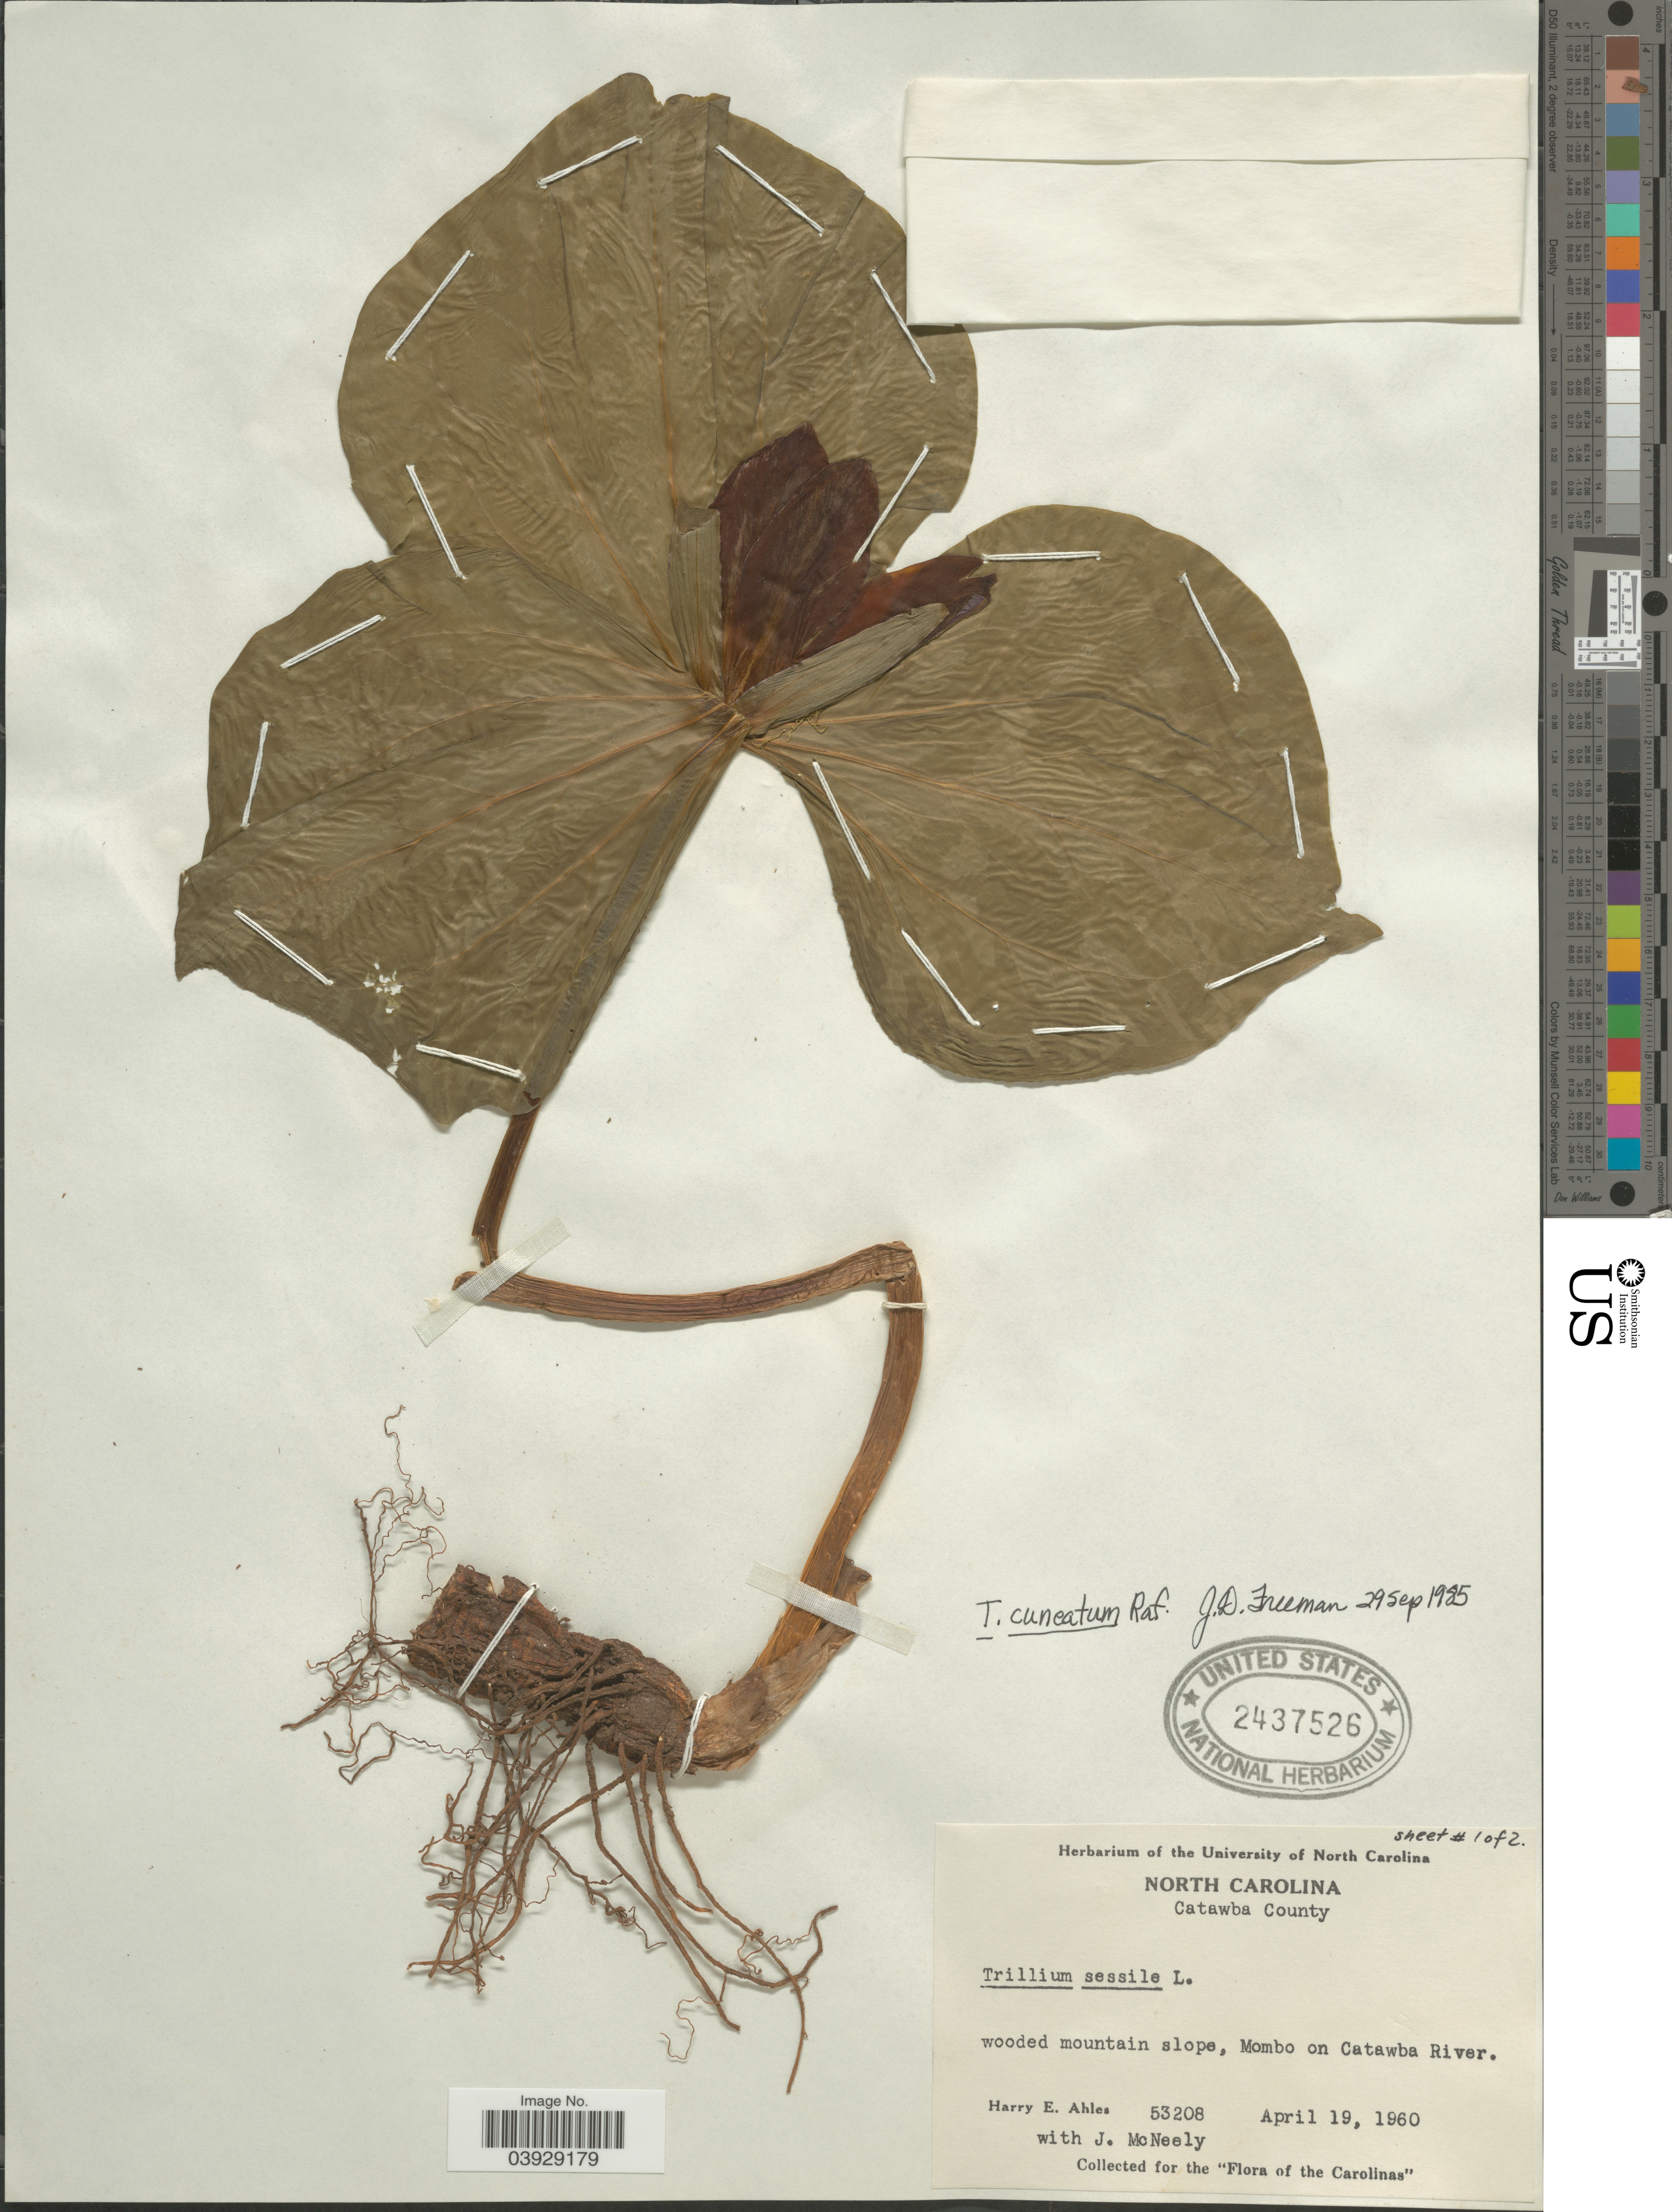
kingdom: Plantae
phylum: Tracheophyta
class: Liliopsida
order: Liliales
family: Melanthiaceae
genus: Trillium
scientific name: Trillium cuneatum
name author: Raf.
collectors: H. E. Ahles & J. McNeely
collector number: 53208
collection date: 1960-04-19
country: United States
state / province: North Carolina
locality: Catawba County. Wooded mountain slope, Mombo on Catawba River.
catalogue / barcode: US 2437526